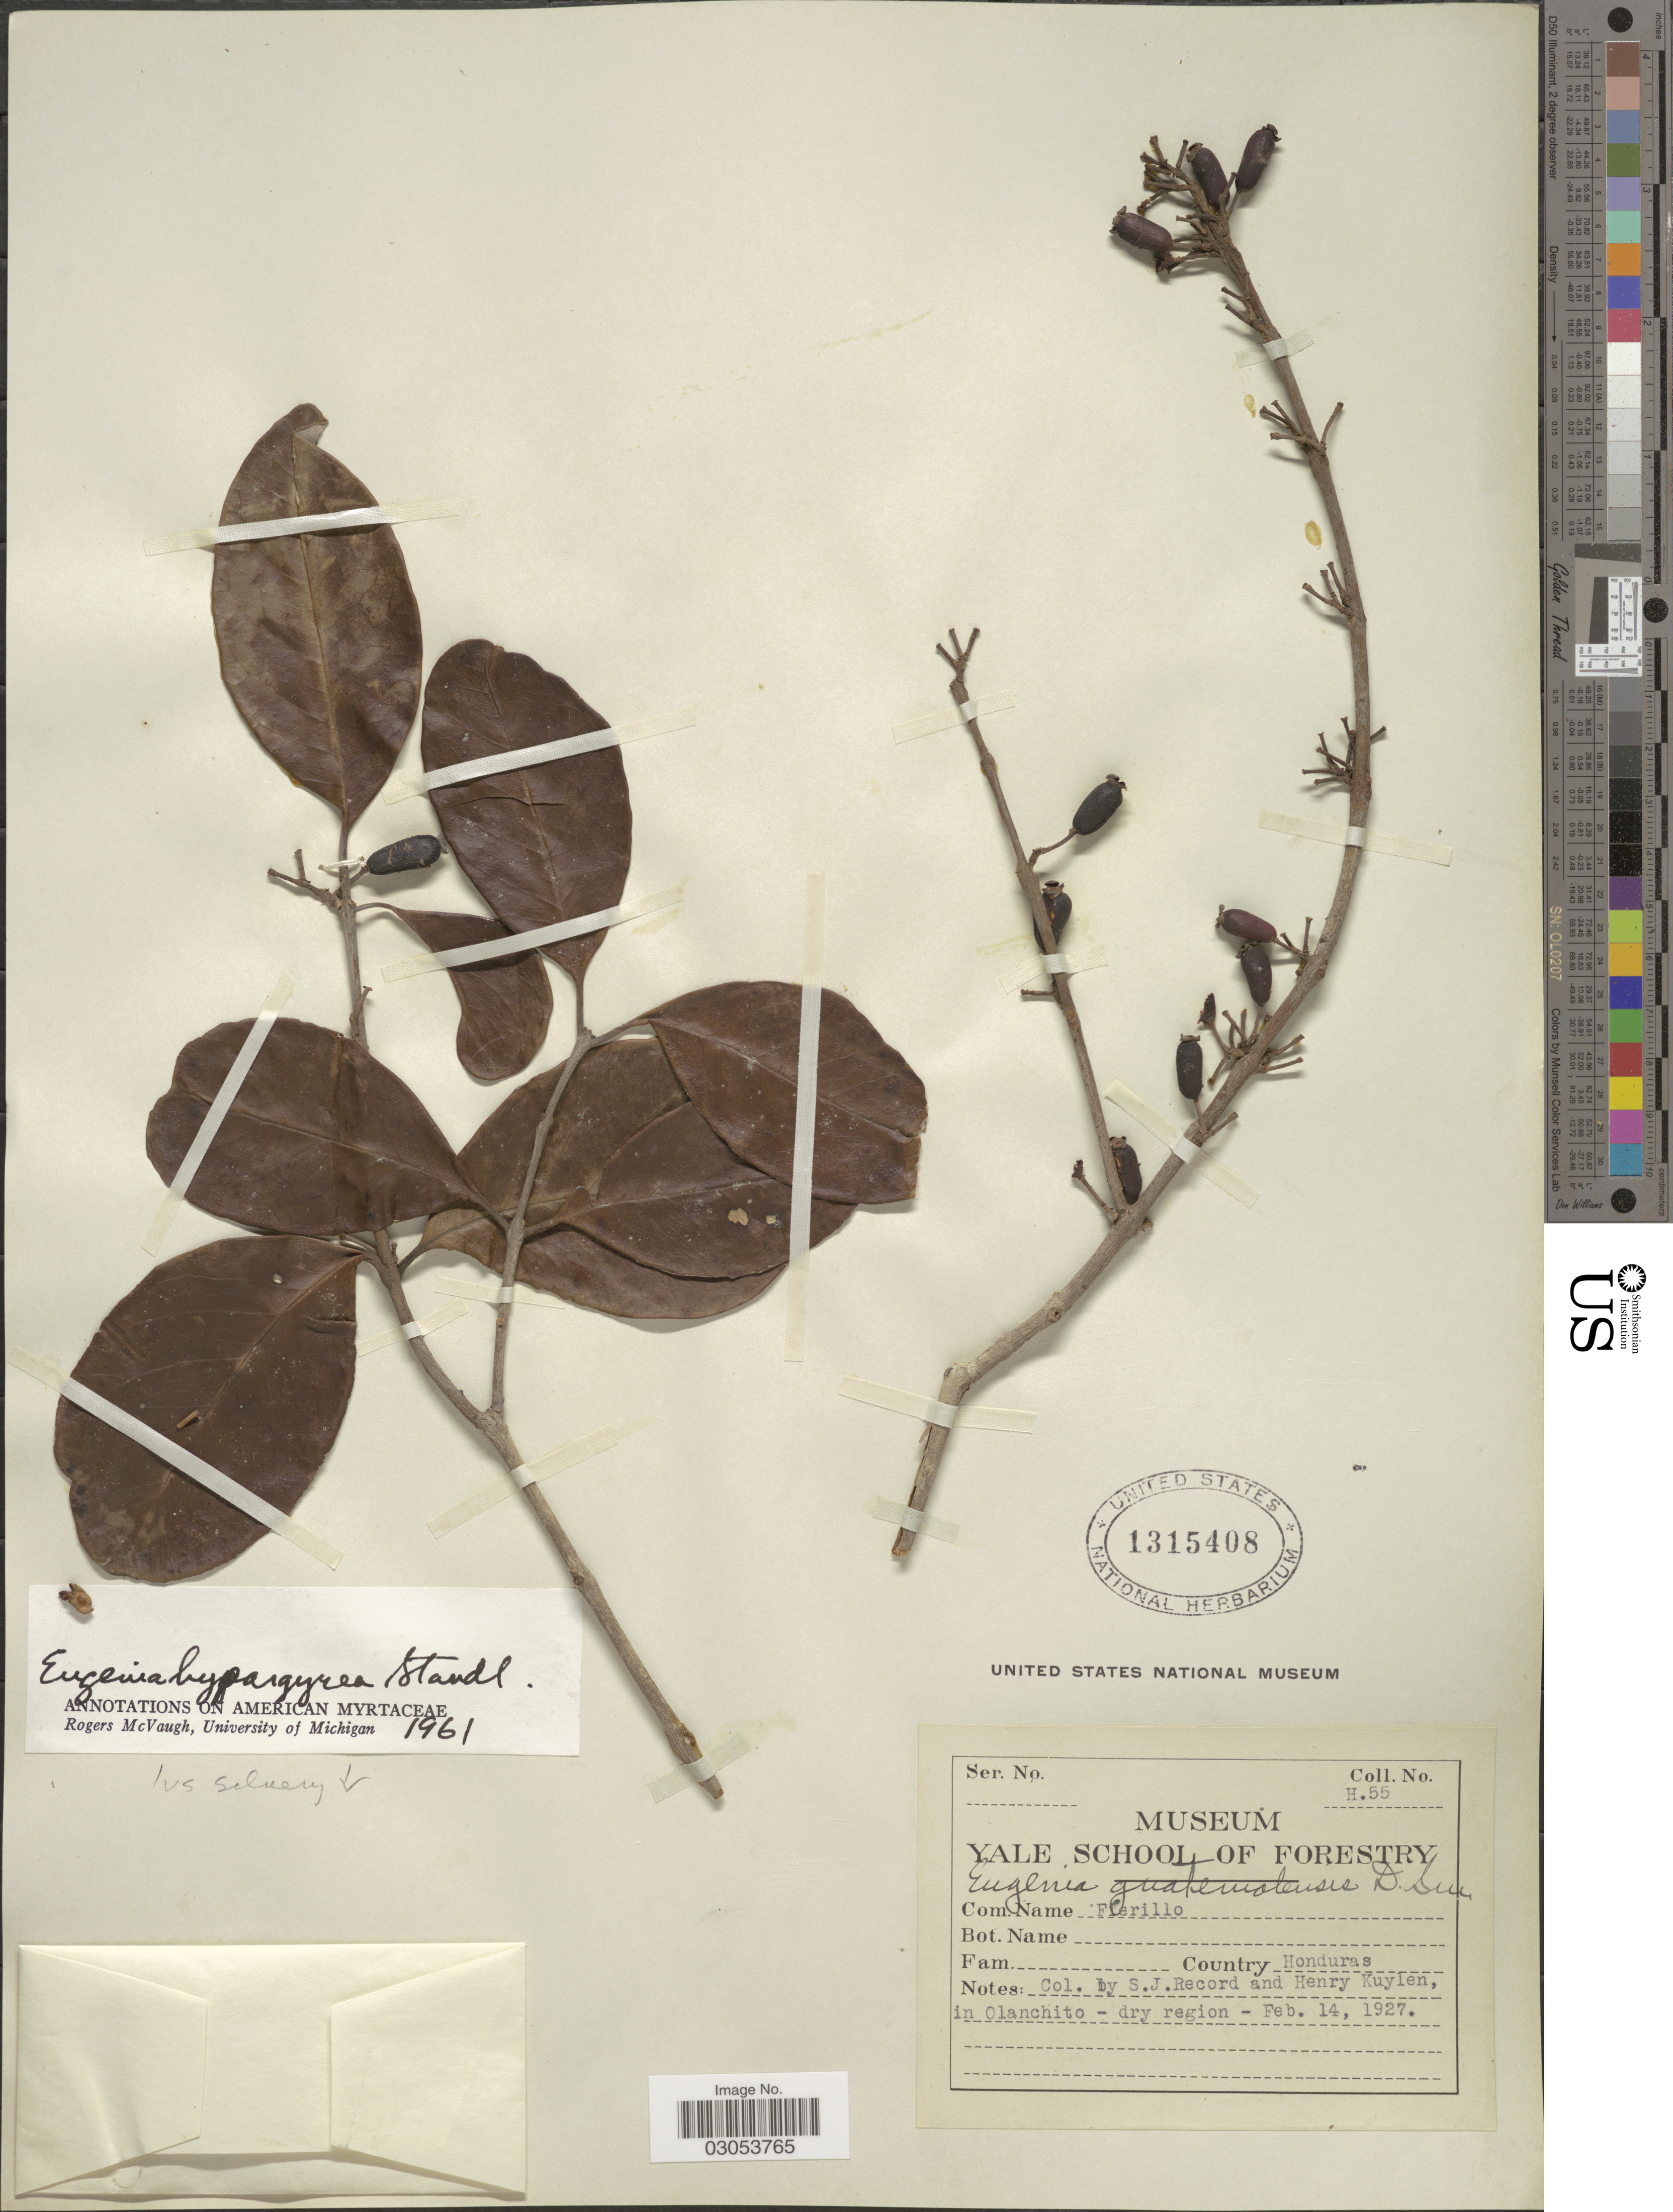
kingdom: Plantae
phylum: Tracheophyta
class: Magnoliopsida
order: Myrtales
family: Myrtaceae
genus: Eugenia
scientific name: Eugenia hypargyrea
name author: Standl.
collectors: S. J. Record & H. Kuylen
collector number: H.55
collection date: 1927-02-14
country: Honduras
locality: In Olanchito - dry region.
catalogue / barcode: US 1315408